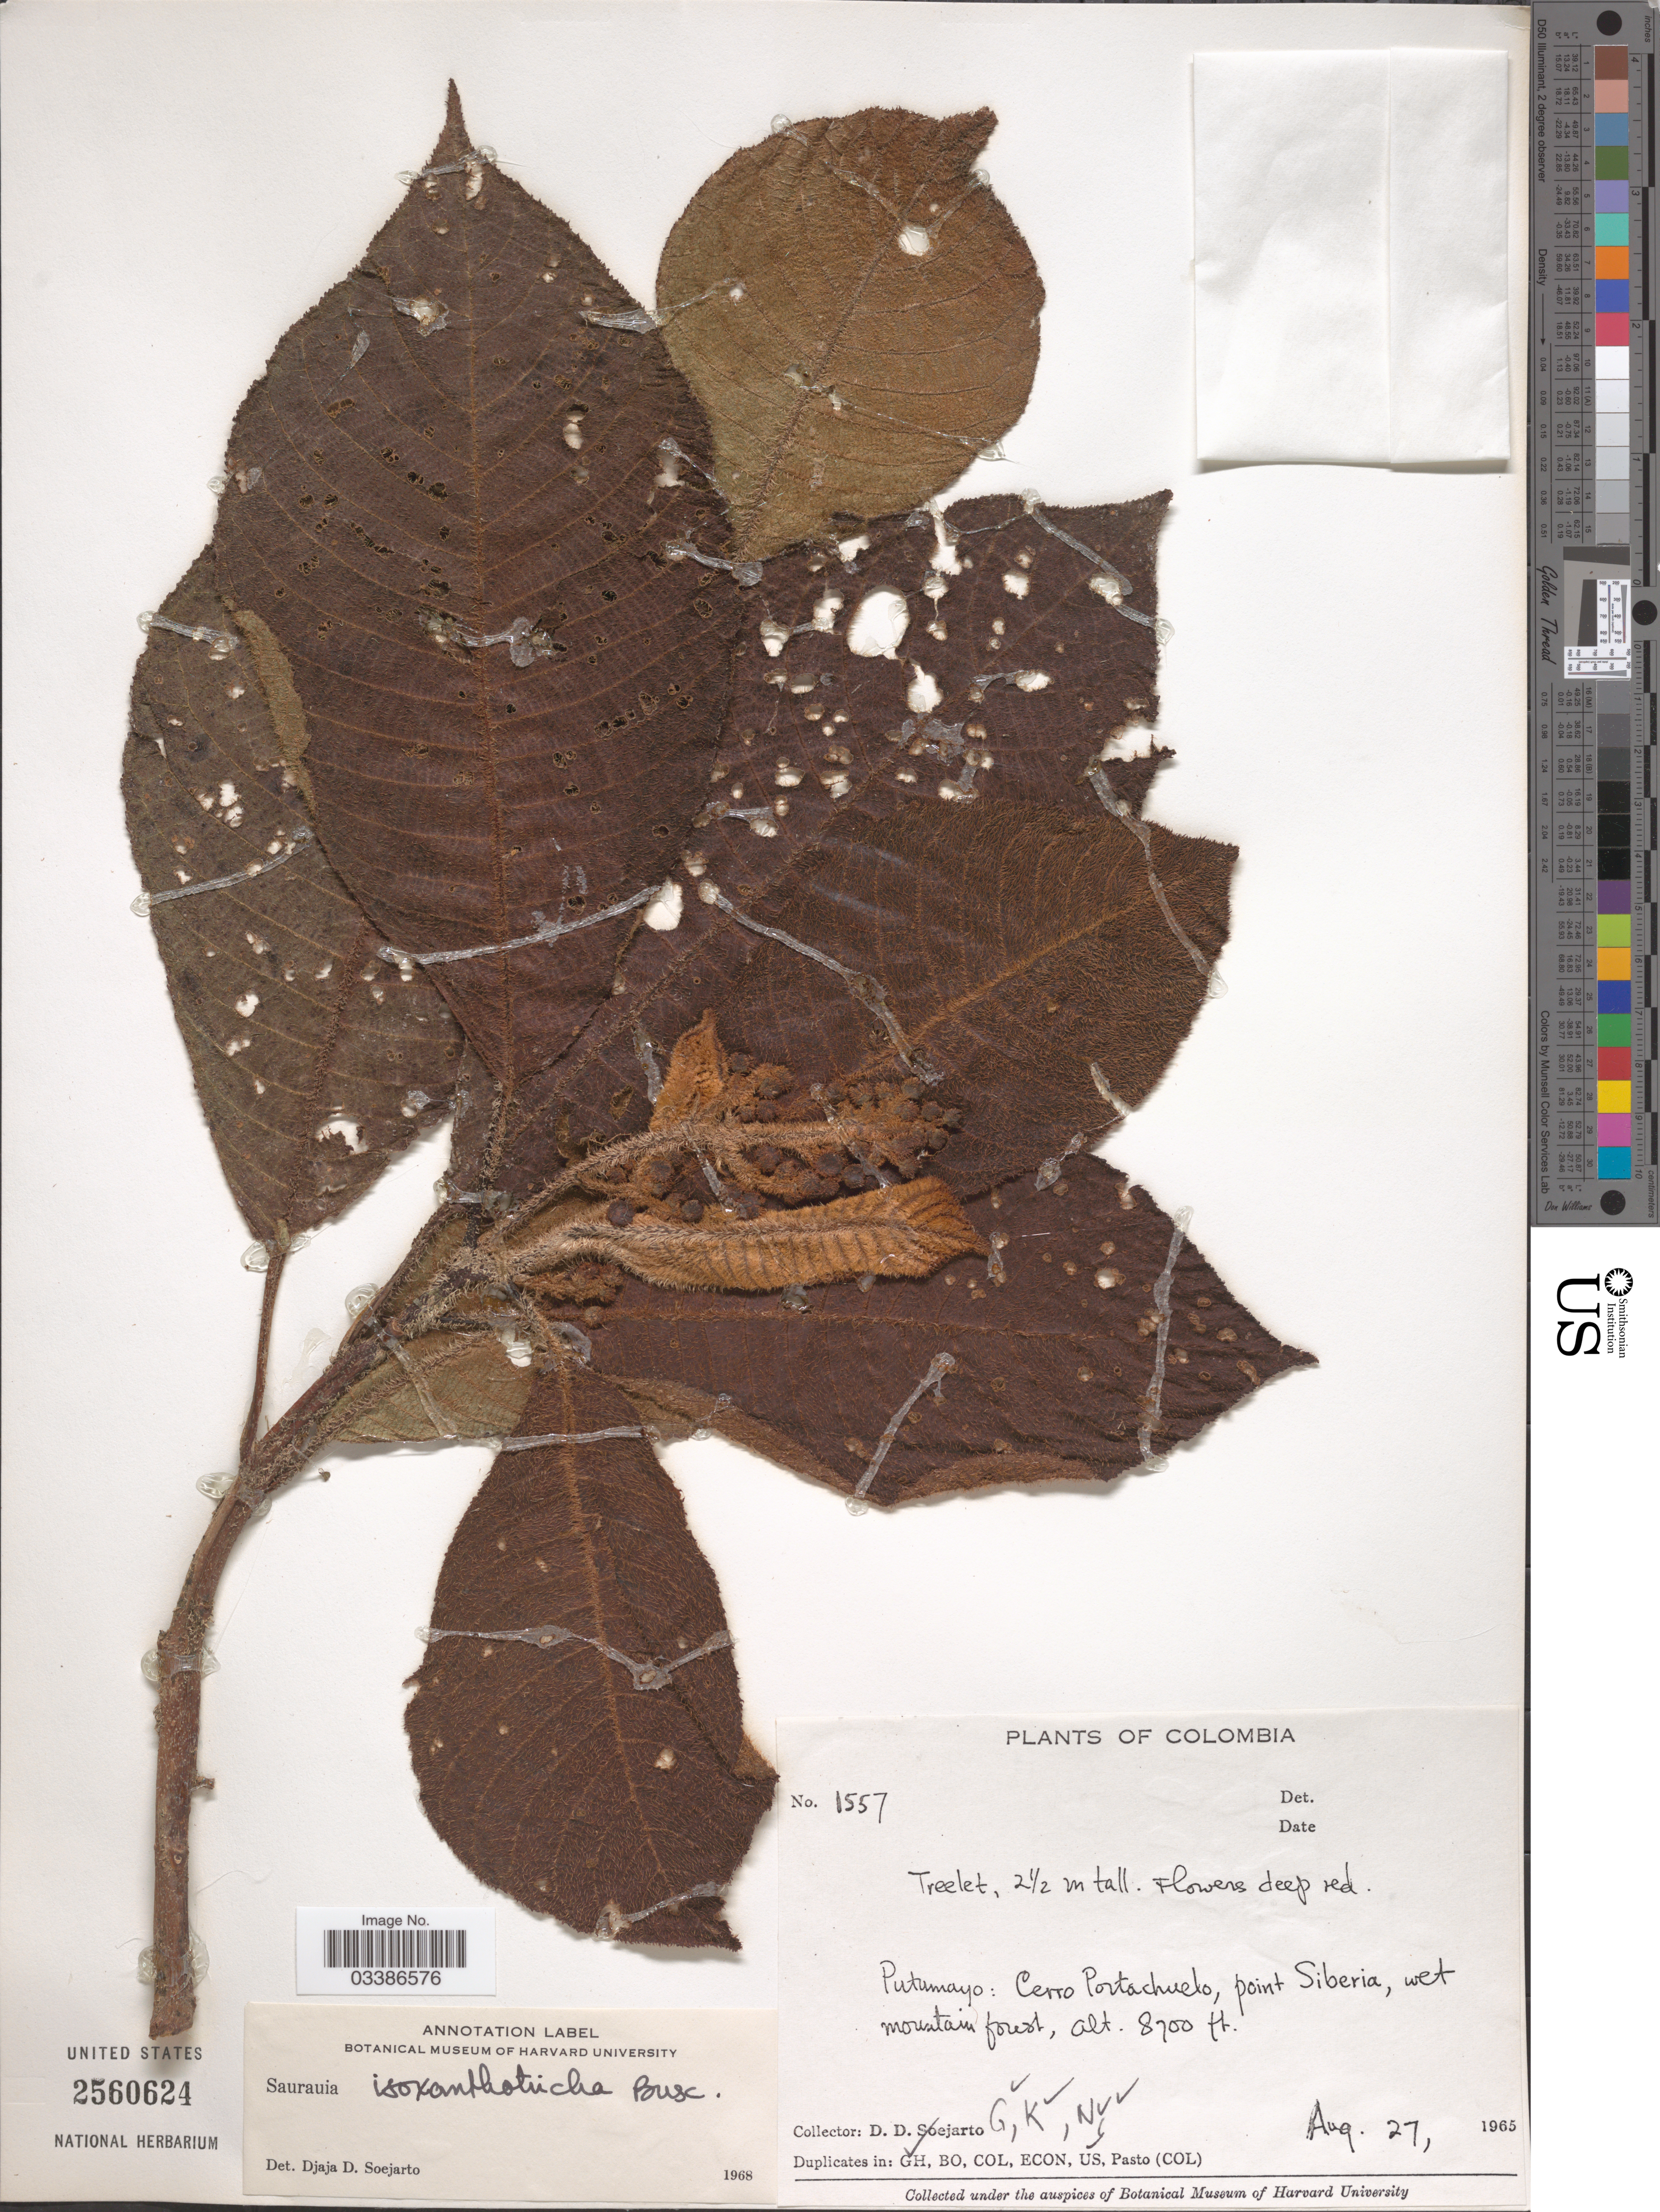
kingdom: Plantae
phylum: Tracheophyta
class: Magnoliopsida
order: Ericales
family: Actinidiaceae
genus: Saurauia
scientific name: Saurauia isoxanthotricha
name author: Buscal.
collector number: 1557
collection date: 1965-08-27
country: Colombia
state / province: Putumayo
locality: Cerro Portachuelo, point Siberia.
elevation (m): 2652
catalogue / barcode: US 2560624